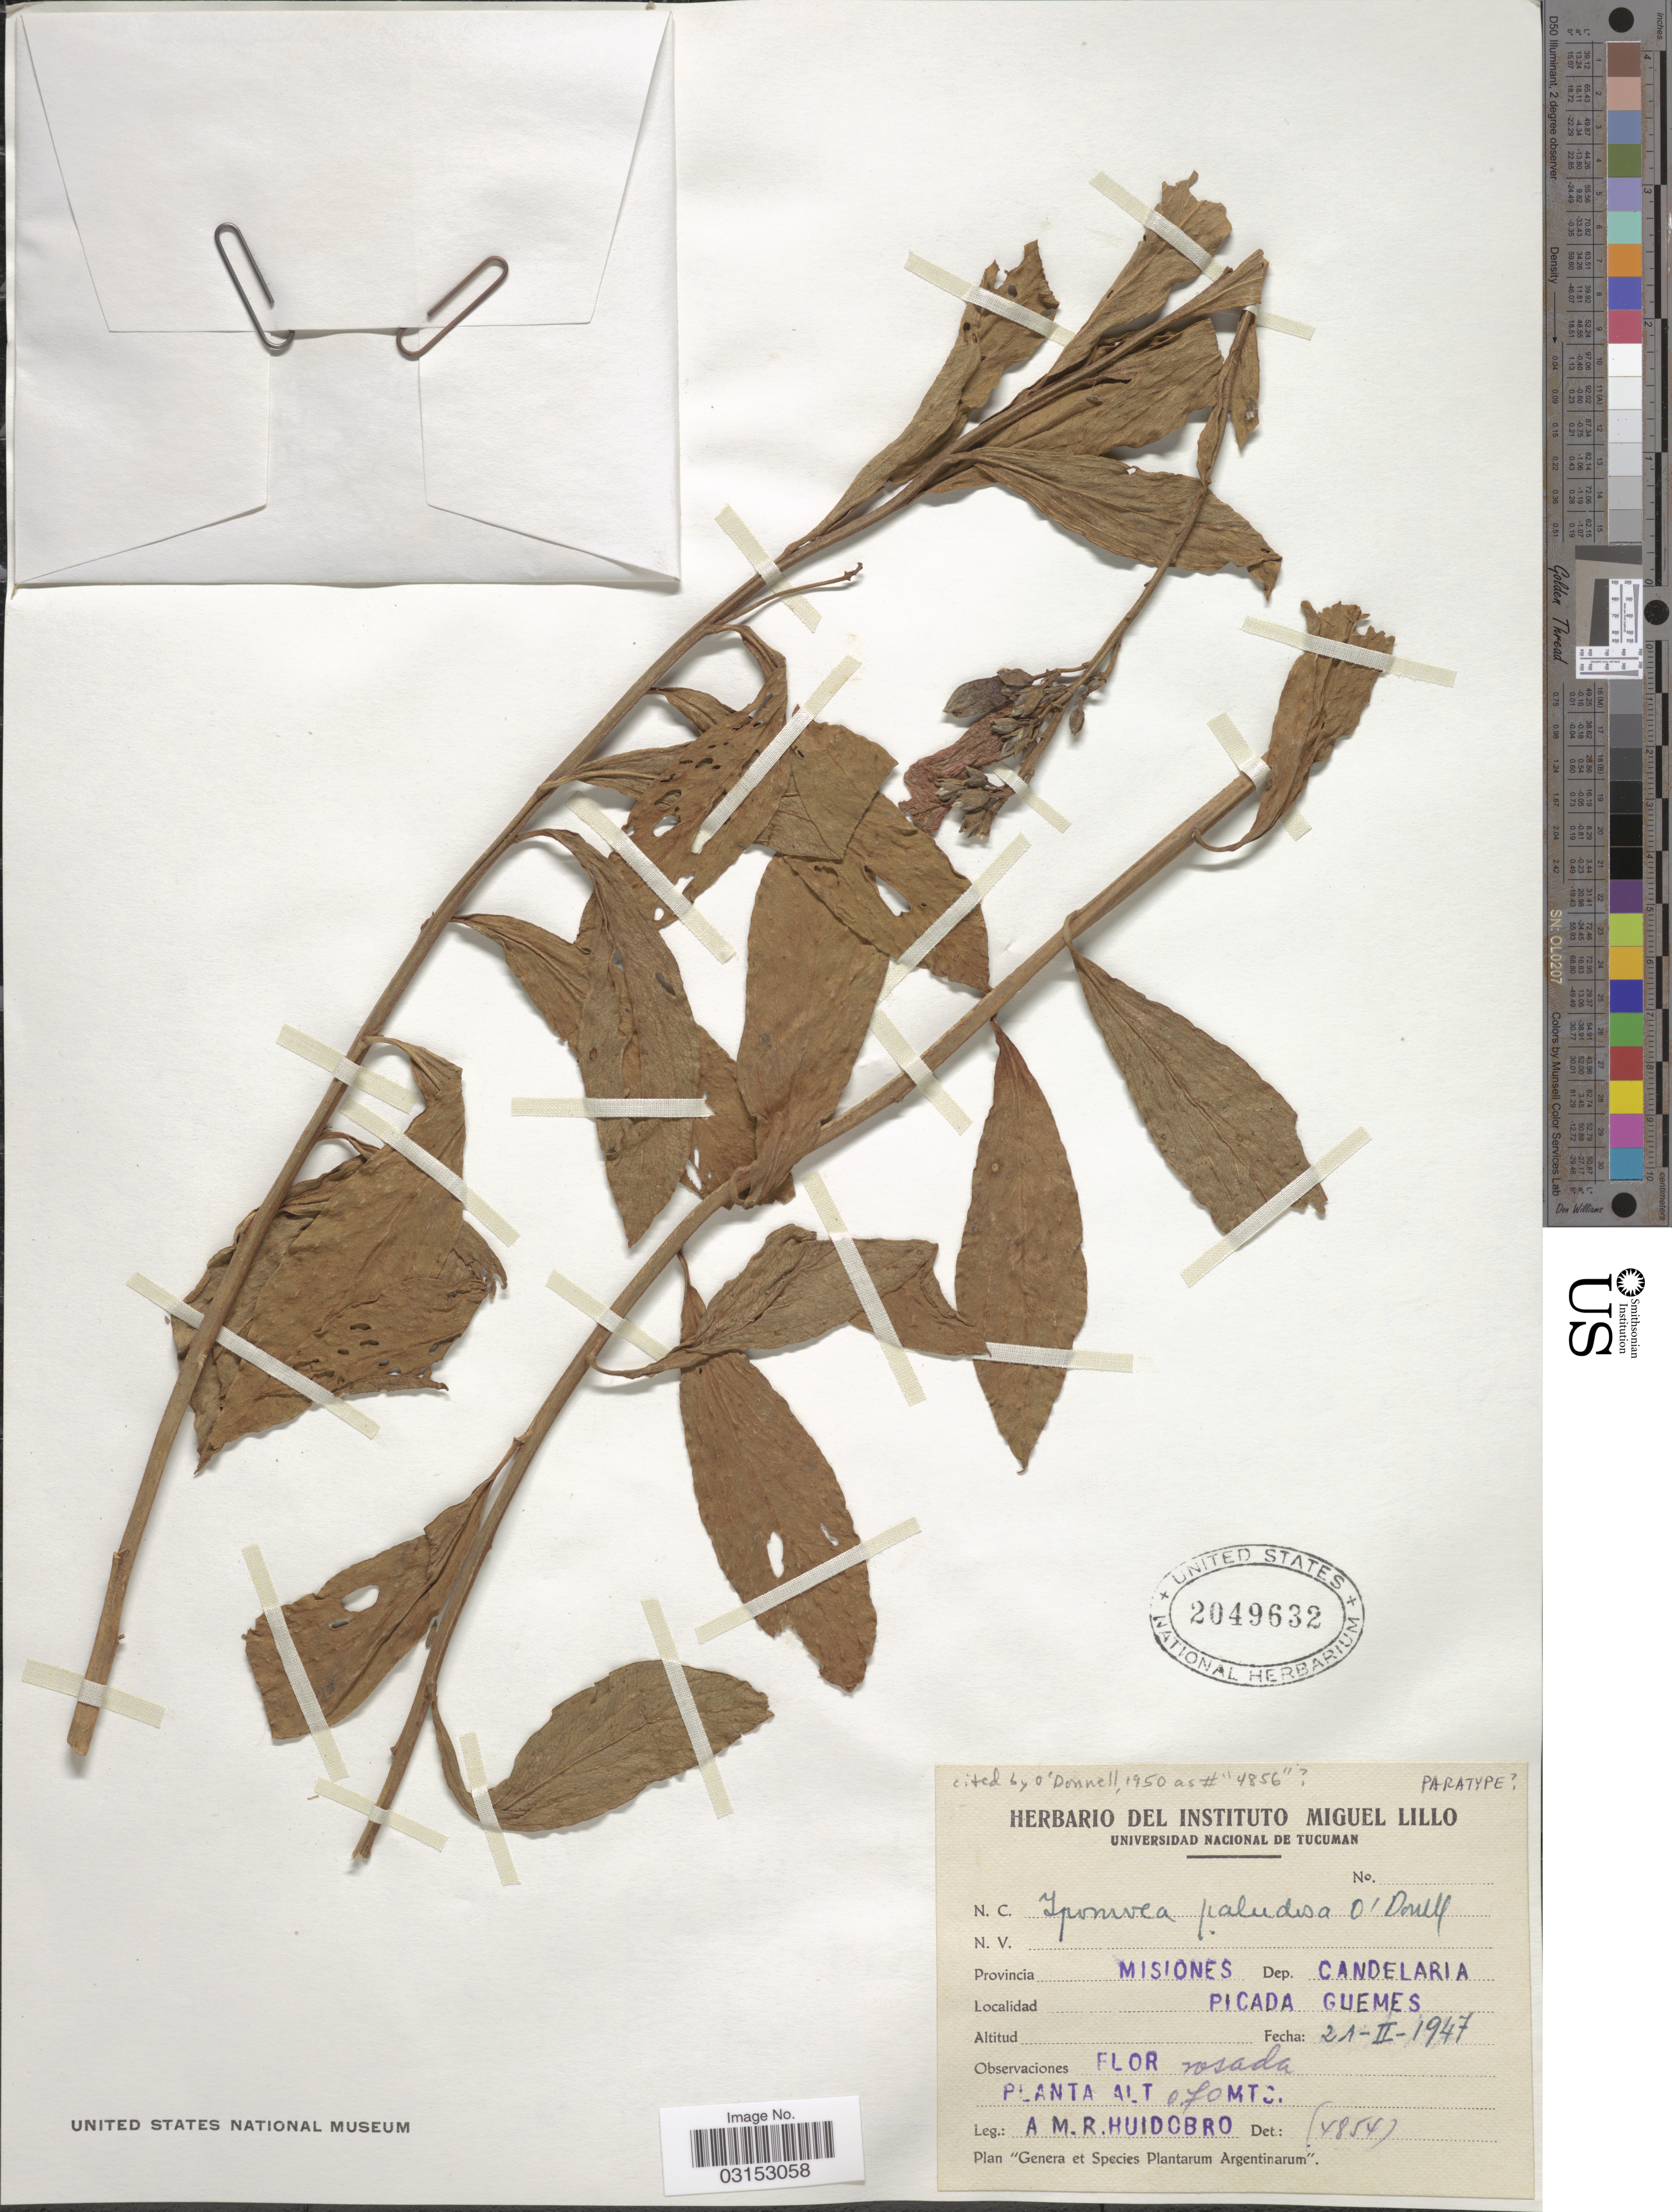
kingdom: Plantae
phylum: Tracheophyta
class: Magnoliopsida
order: Solanales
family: Convolvulaceae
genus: Ipomoea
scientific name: Ipomoea paludosa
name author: O'Donell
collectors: A. M. R. Huidobro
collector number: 4854?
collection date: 1947-02-21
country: Argentina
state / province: Misiones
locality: Dep. Candelaria, Picada Guemes.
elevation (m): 0.7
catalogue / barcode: US 2049632